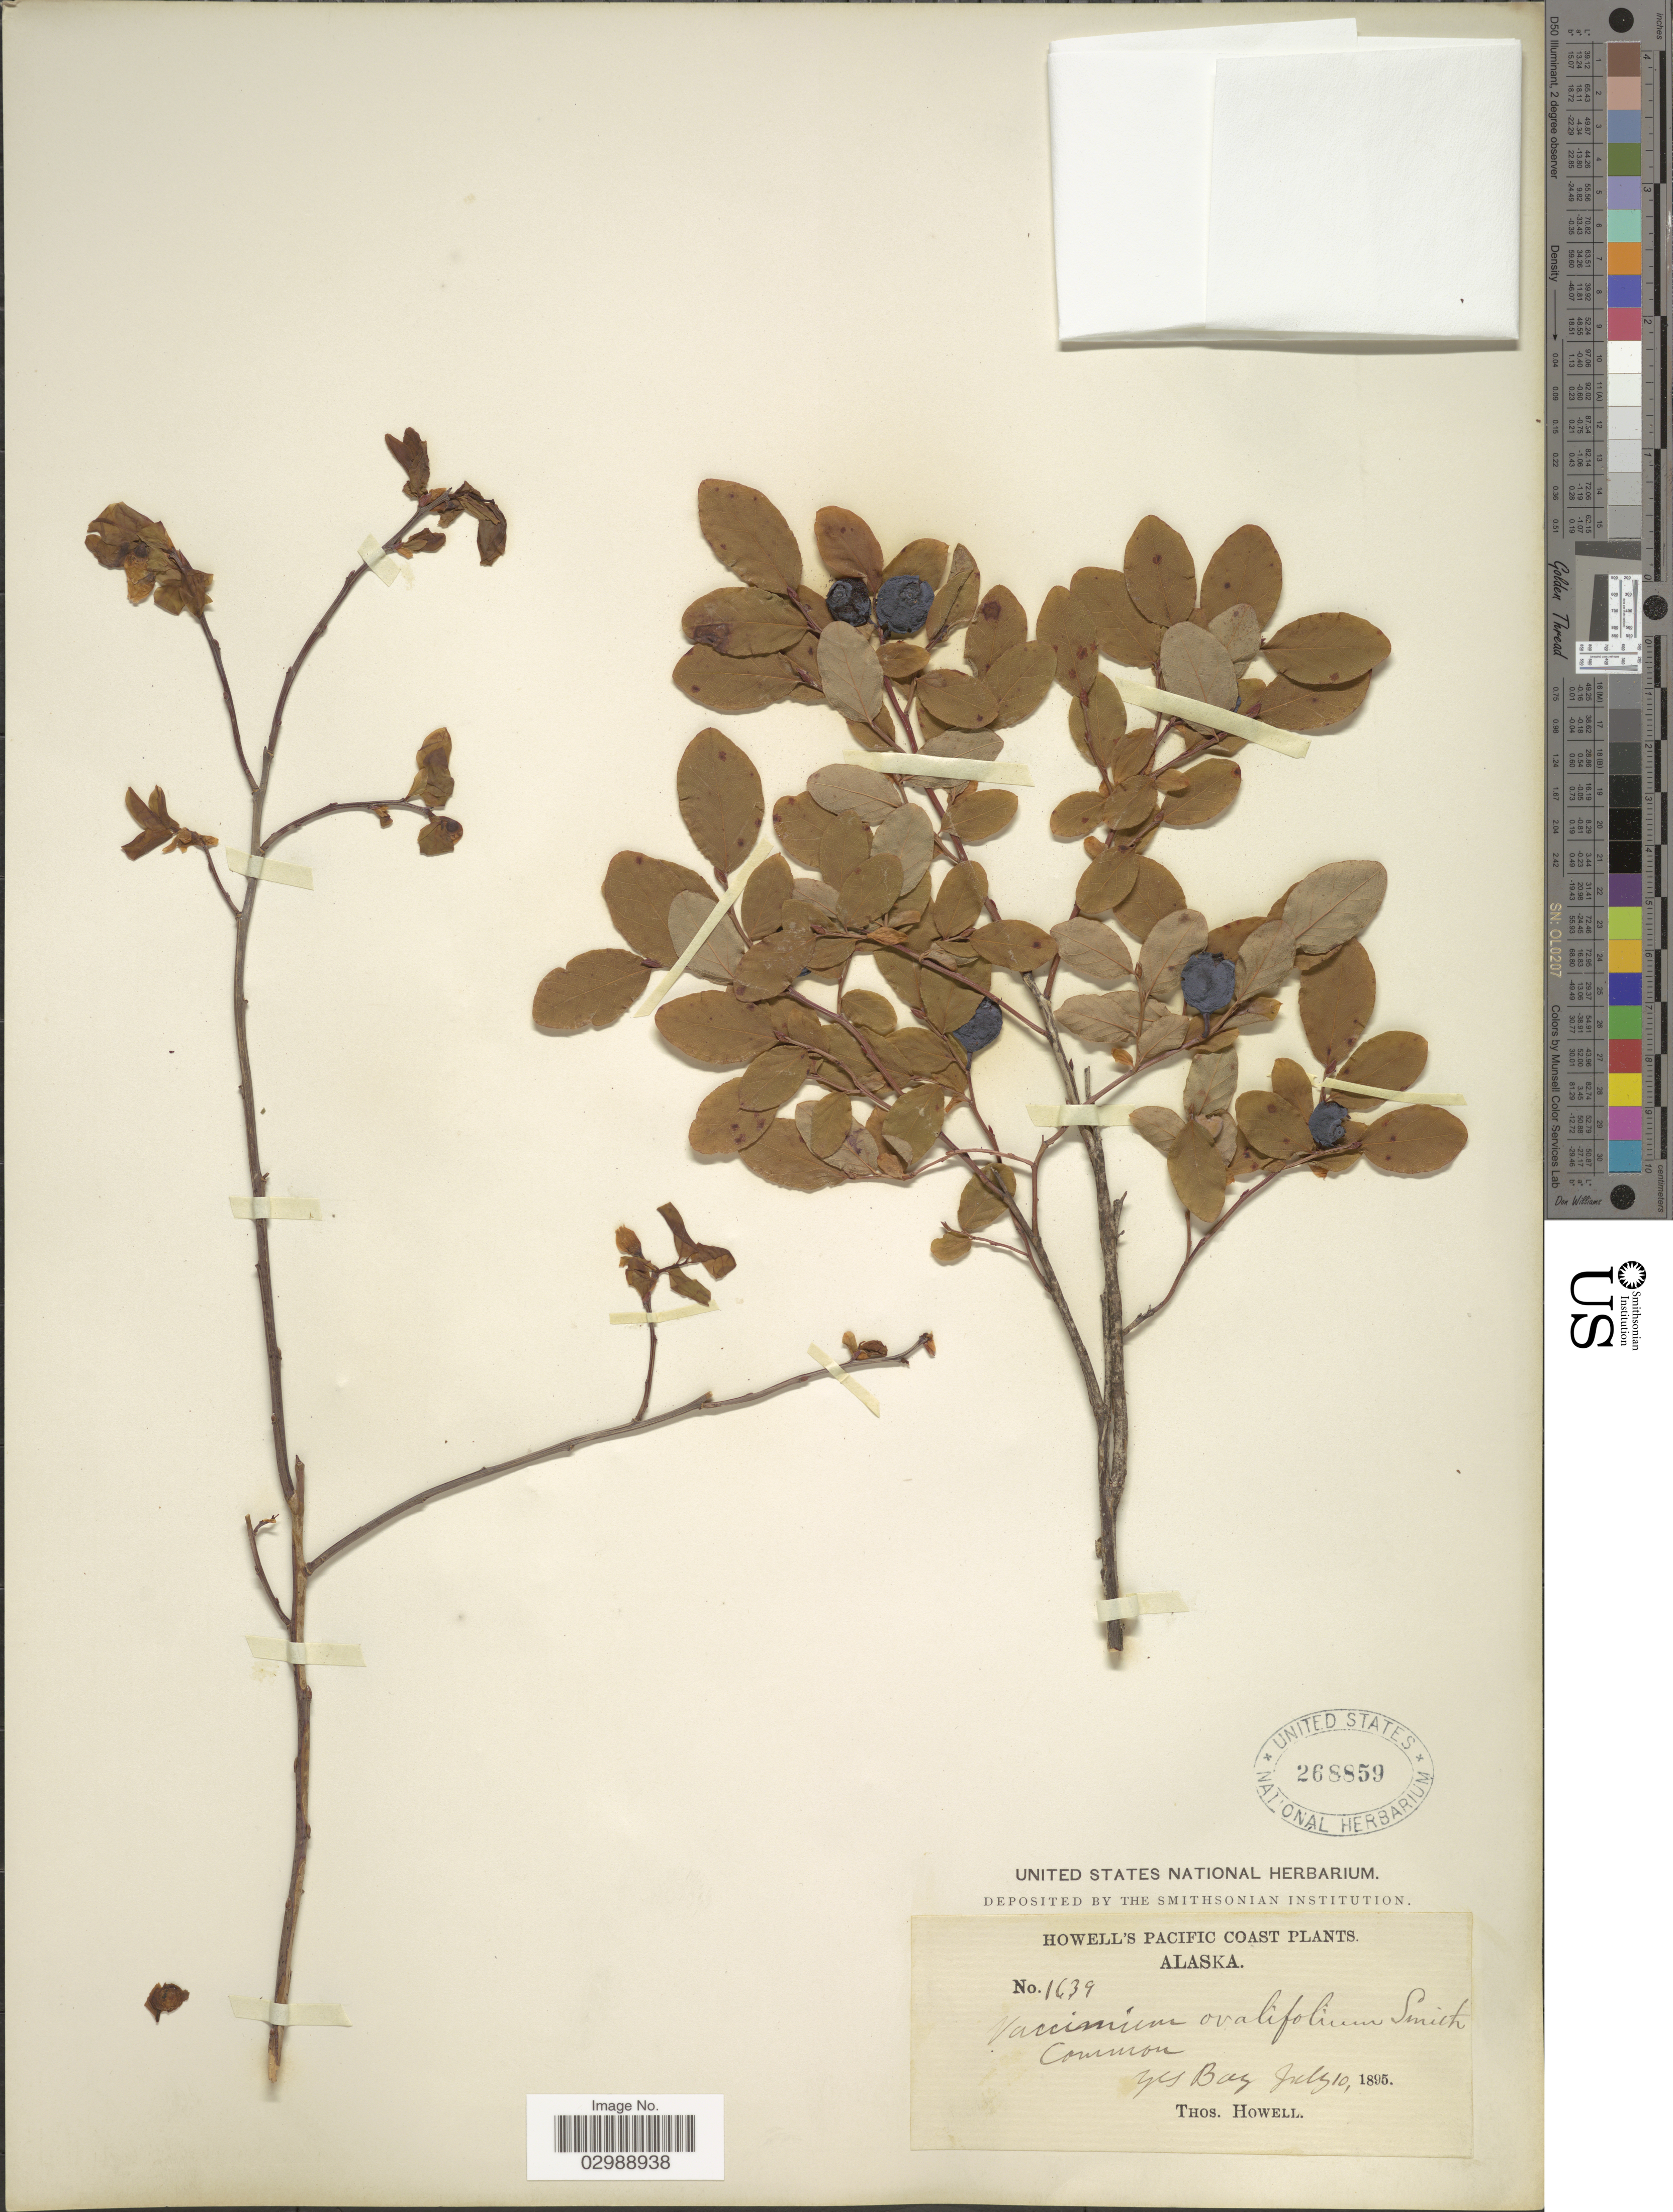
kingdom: Plantae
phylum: Tracheophyta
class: Magnoliopsida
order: Ericales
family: Ericaceae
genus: Vaccinium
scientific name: Vaccinium ovalifolium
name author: Sm.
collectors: T. Howell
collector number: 1639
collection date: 1895-07-10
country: United States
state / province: Alaska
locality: Pacific Coast. Yes Bay.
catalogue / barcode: US 268859